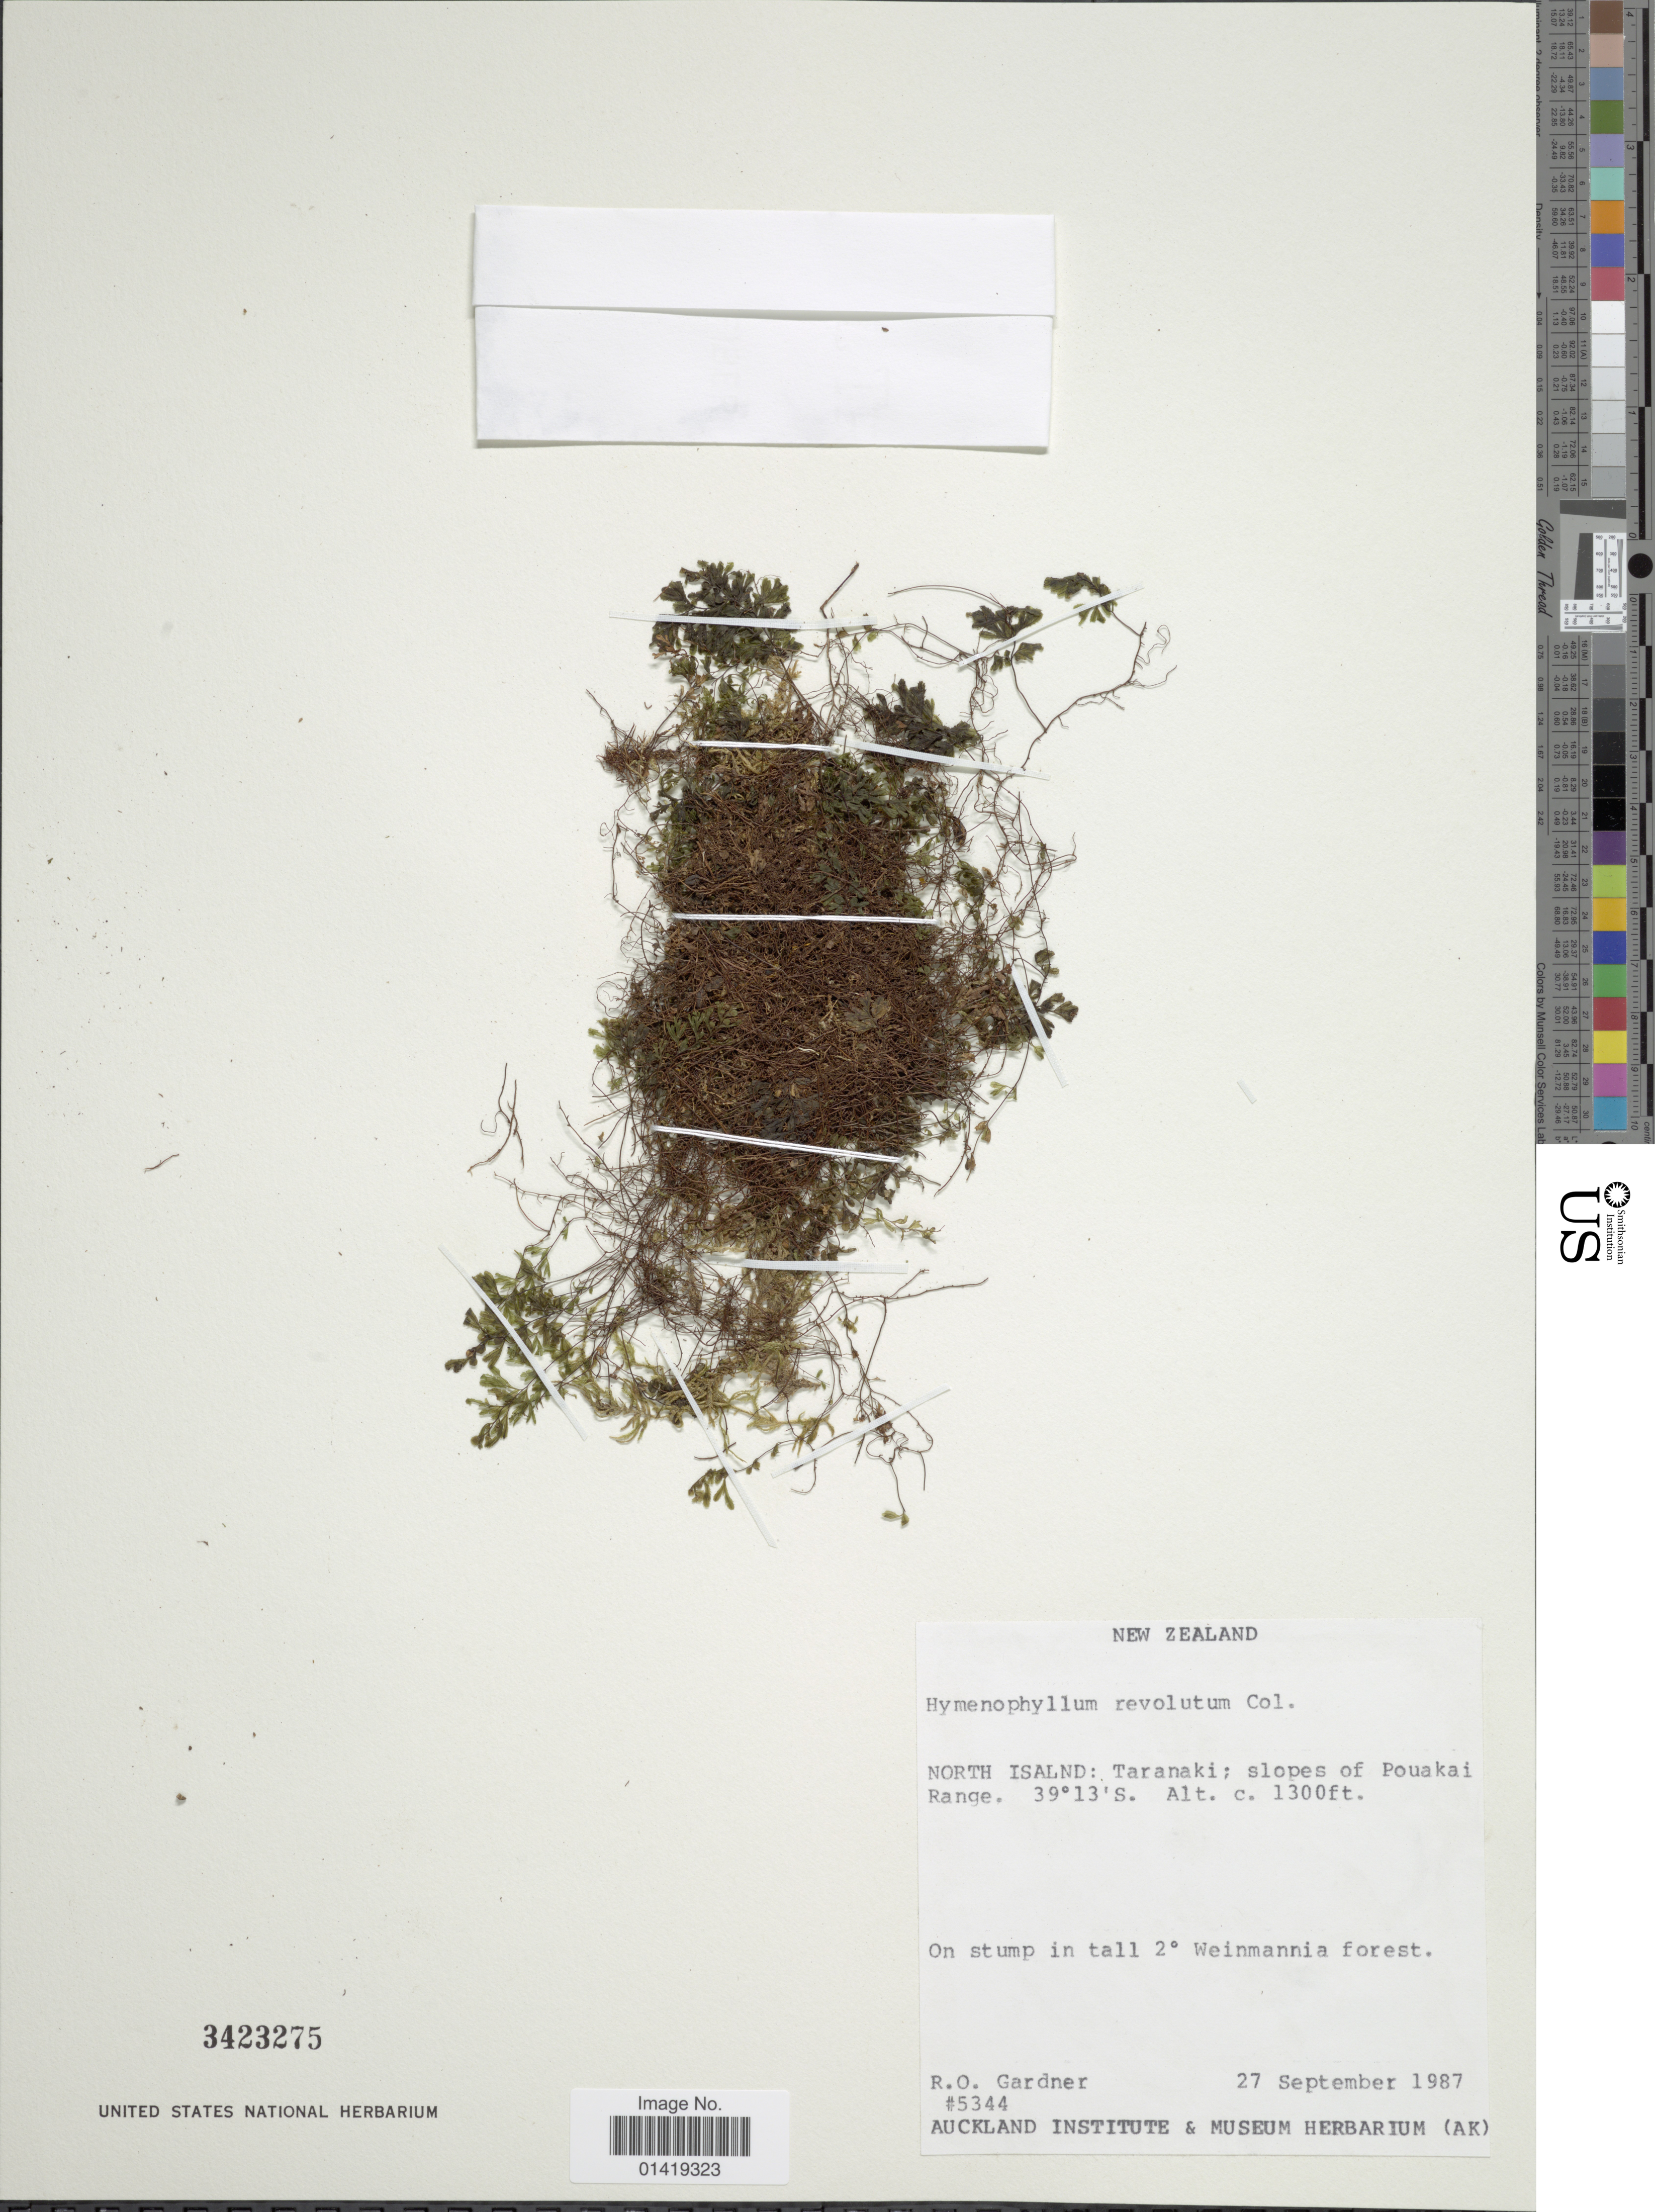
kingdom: Plantae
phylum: Tracheophyta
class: Polypodiopsida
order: Hymenophyllales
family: Hymenophyllaceae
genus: Hymenophyllum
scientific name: Hymenophyllum revolutum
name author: Colenso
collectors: R. O. Gardner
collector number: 5344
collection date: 1987-09-27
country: New Zealand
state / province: Taranaki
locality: North Island: Taranaki slopes of Pouakai range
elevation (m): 396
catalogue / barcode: US 3423275